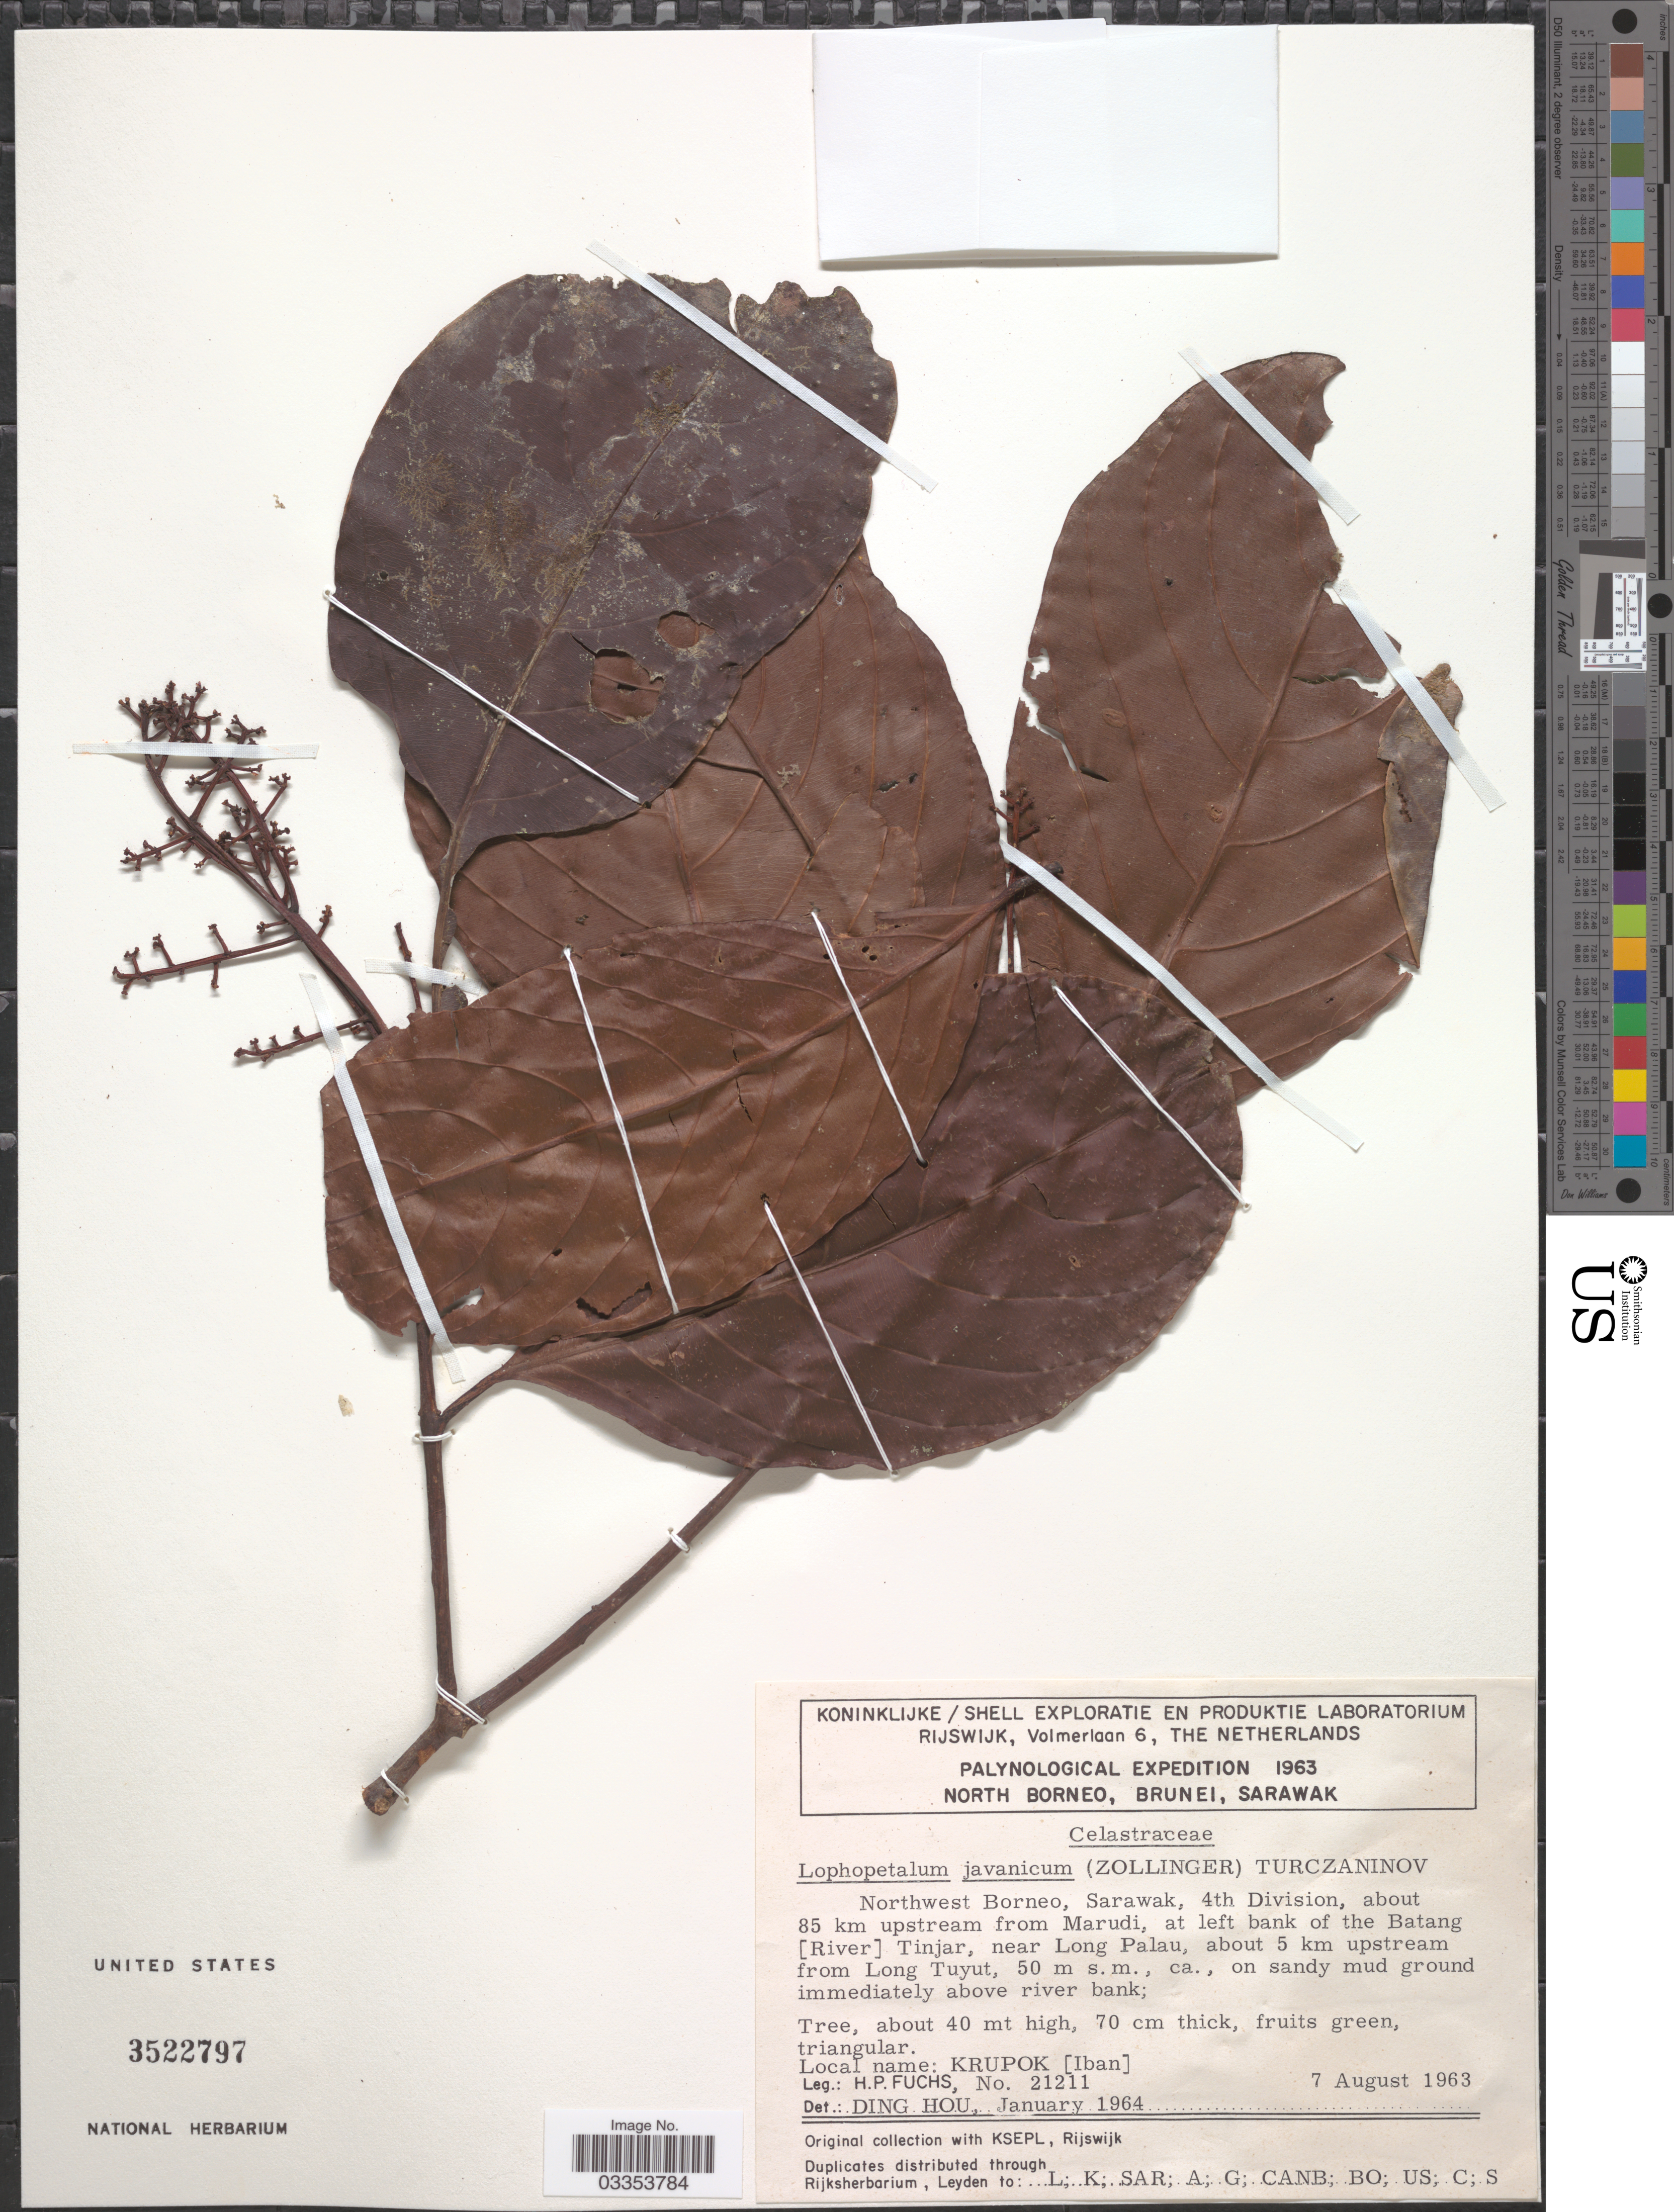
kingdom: Plantae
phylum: Tracheophyta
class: Magnoliopsida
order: Celastrales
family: Celastraceae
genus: Lophopetalum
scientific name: Lophopetalum javanicum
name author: (Zoll.) Turcz.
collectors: H. P. Fuchs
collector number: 21211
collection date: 1963-08-07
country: Malaysia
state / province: Sarawak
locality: Northwest Borneo, 4th Division, about 85 km upstream from Marudi, at left bank of the Batang (River) Tinjar, near Long Palau, about 5 km upstream from Long Tuyut.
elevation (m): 50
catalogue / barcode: US 3522797